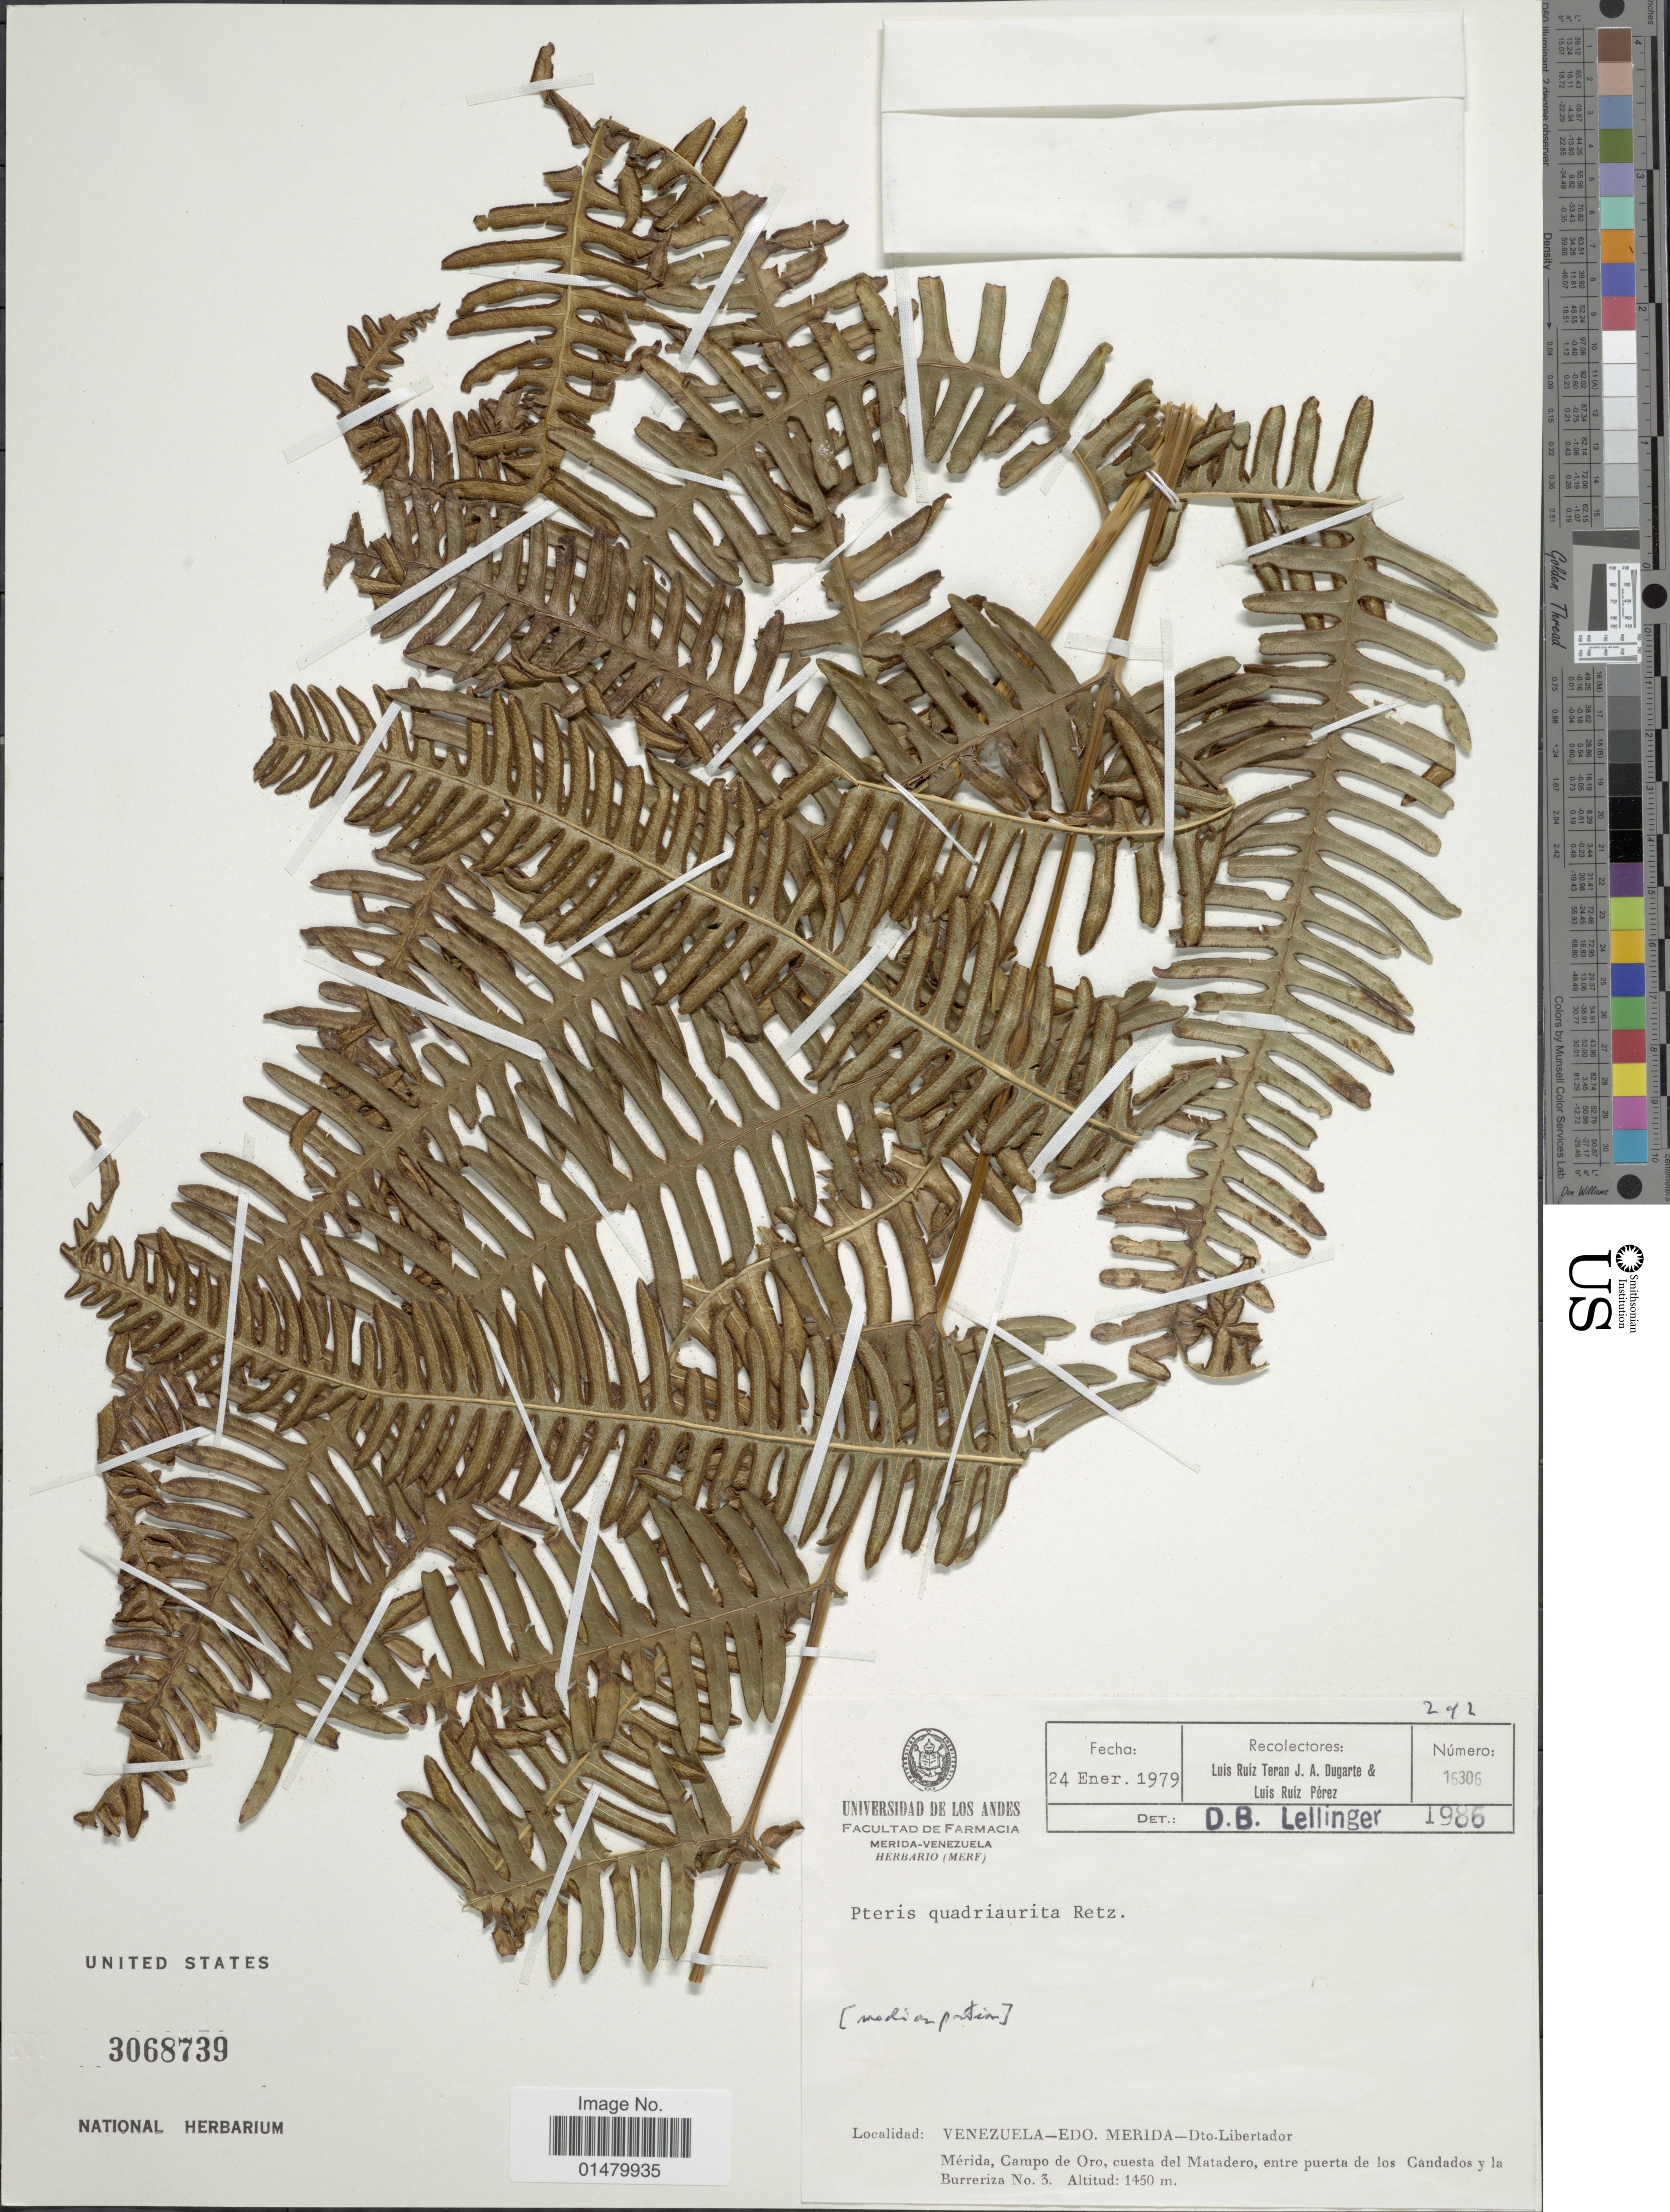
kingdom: Plantae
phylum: Tracheophyta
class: Polypodiopsida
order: Polypodiales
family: Pteridaceae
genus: Pteris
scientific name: Pteris quadriaurita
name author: Retz.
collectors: L. Teran, J. Dugarte & L. Ruiz-Perez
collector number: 16306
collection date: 1979-01-24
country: Venezuela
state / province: Mérida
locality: Edo. Merida-Dto. Libertador. Merida, Campo de Oro, cuesta del Matadero, entre puerta de los Candados y la Burreriza No. 3.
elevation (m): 1450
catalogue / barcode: US 3068739